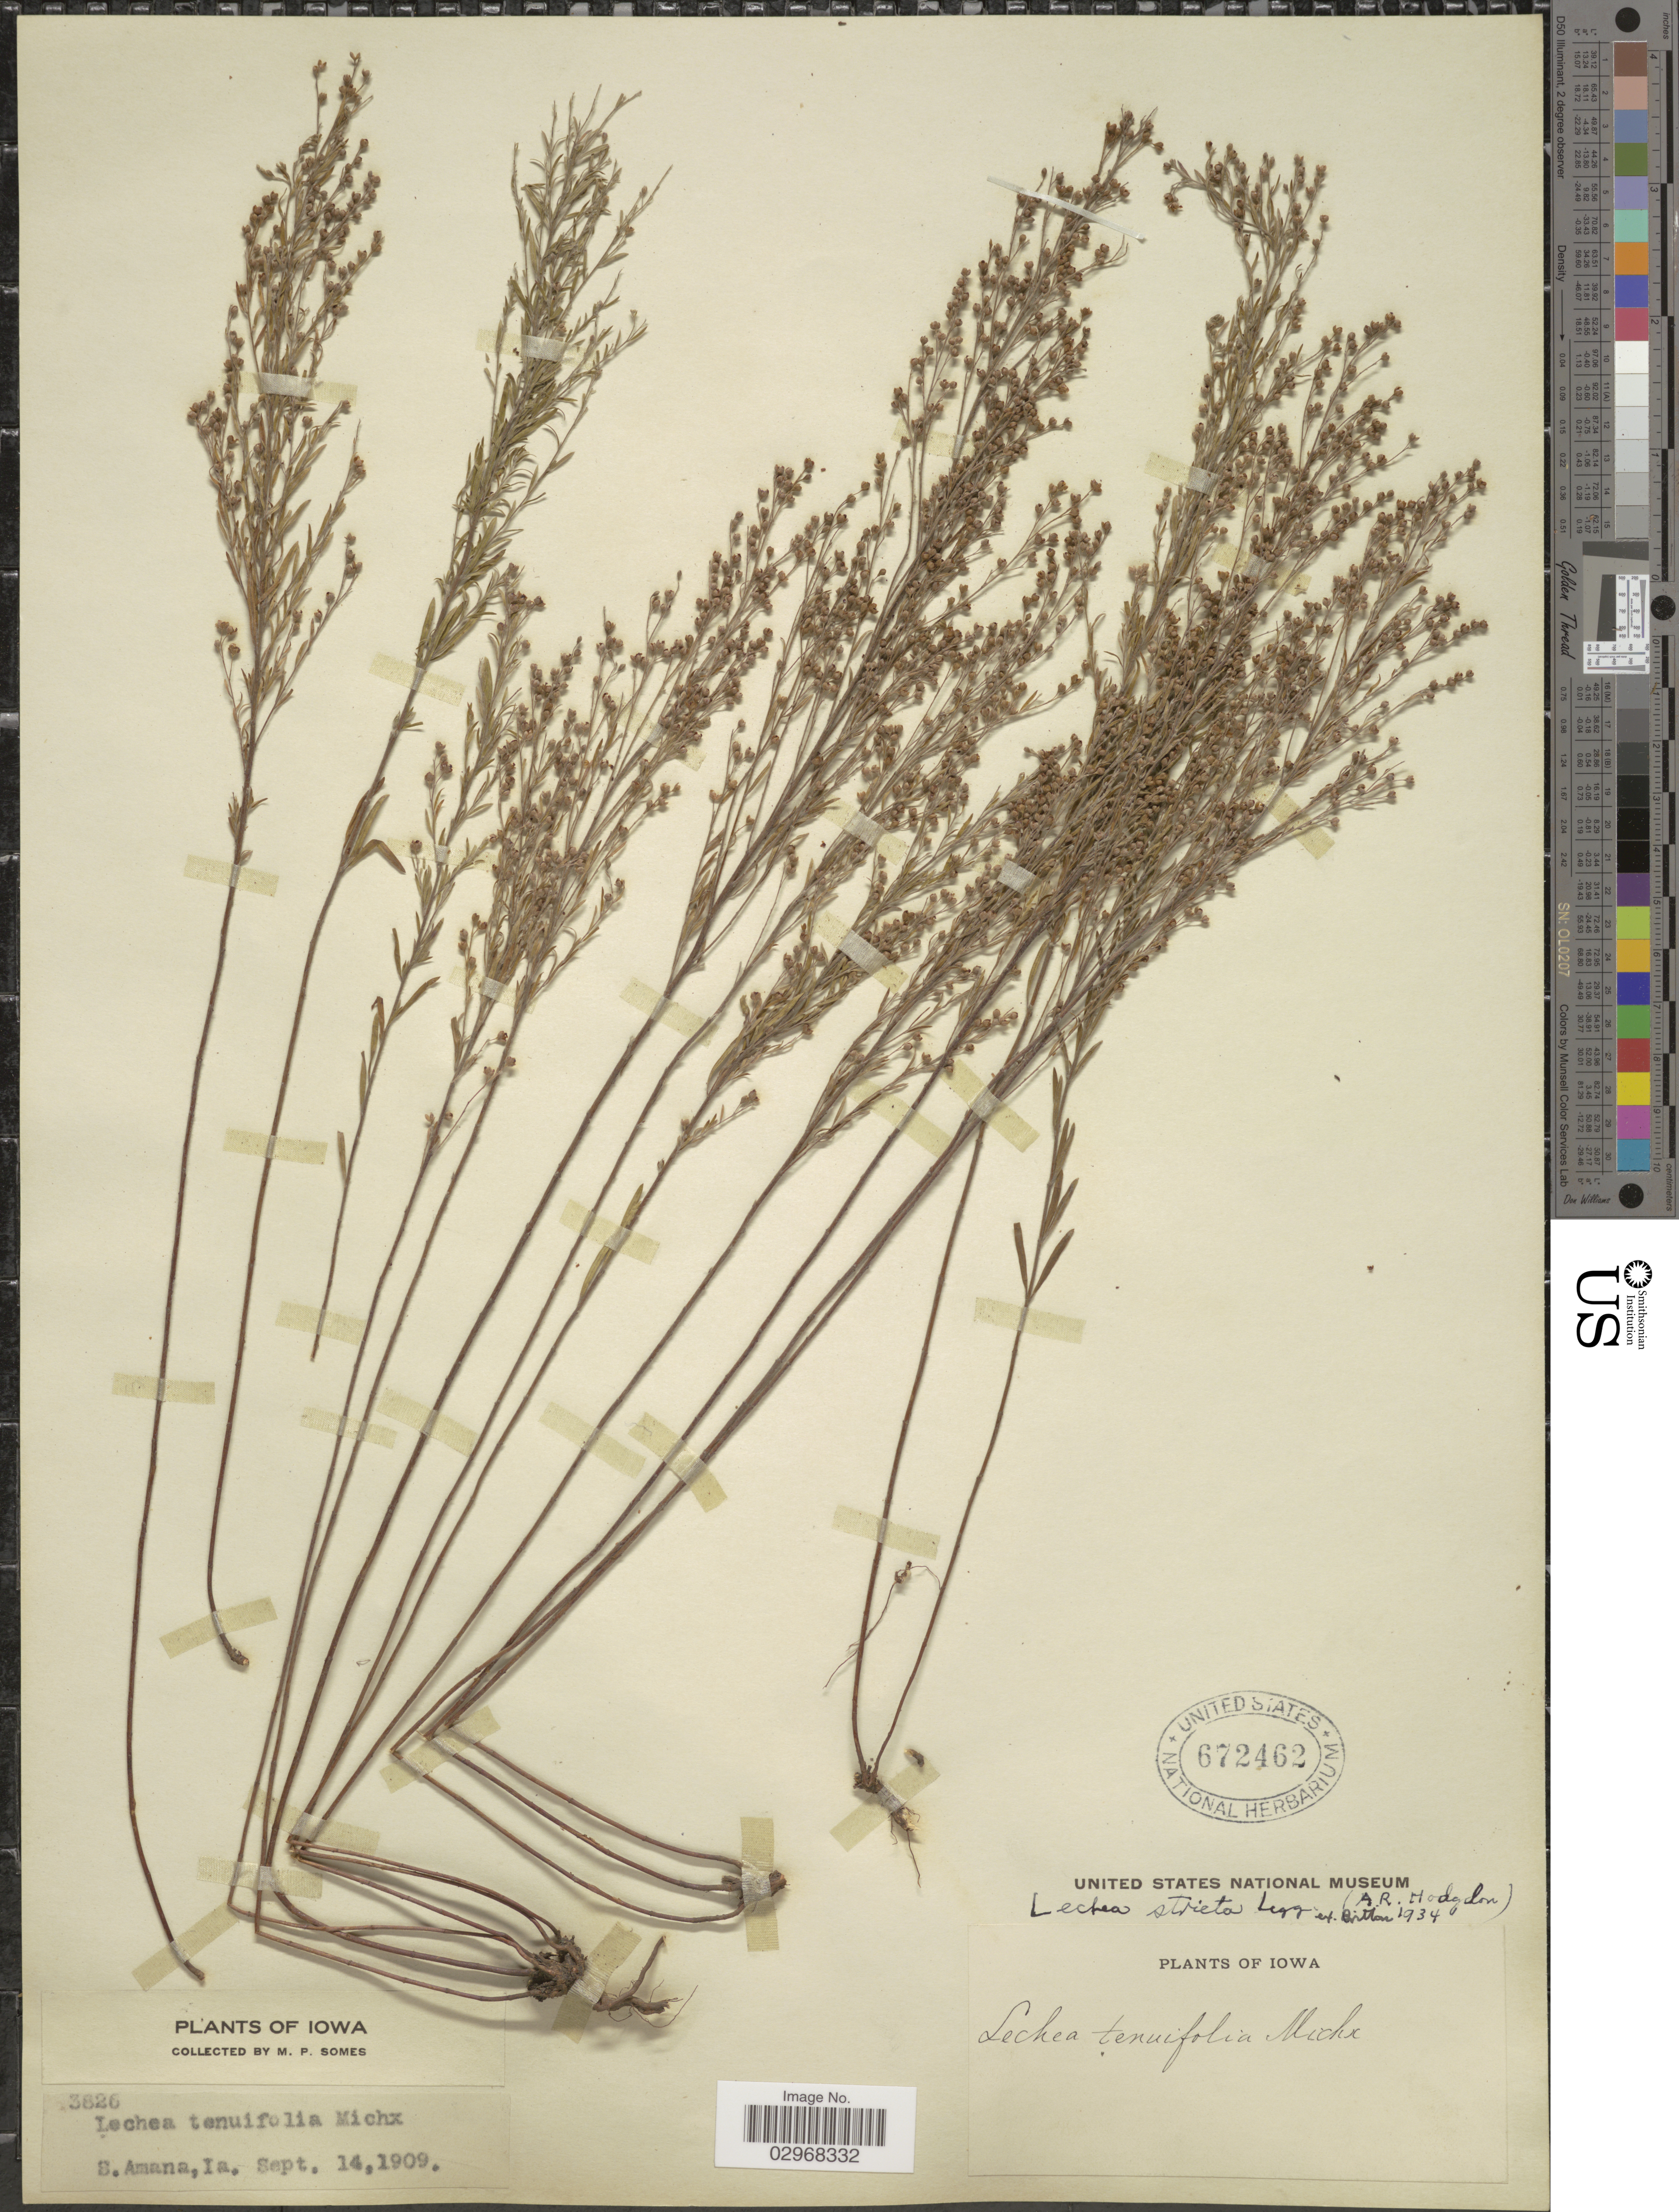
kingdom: Plantae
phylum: Tracheophyta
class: Magnoliopsida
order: Malvales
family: Cistaceae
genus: Lechea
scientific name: Lechea stricta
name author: Legg.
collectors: M. Somes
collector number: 3826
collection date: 1909-09-14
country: United States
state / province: Iowa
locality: S. Amana, Ia.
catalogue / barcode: US 672462